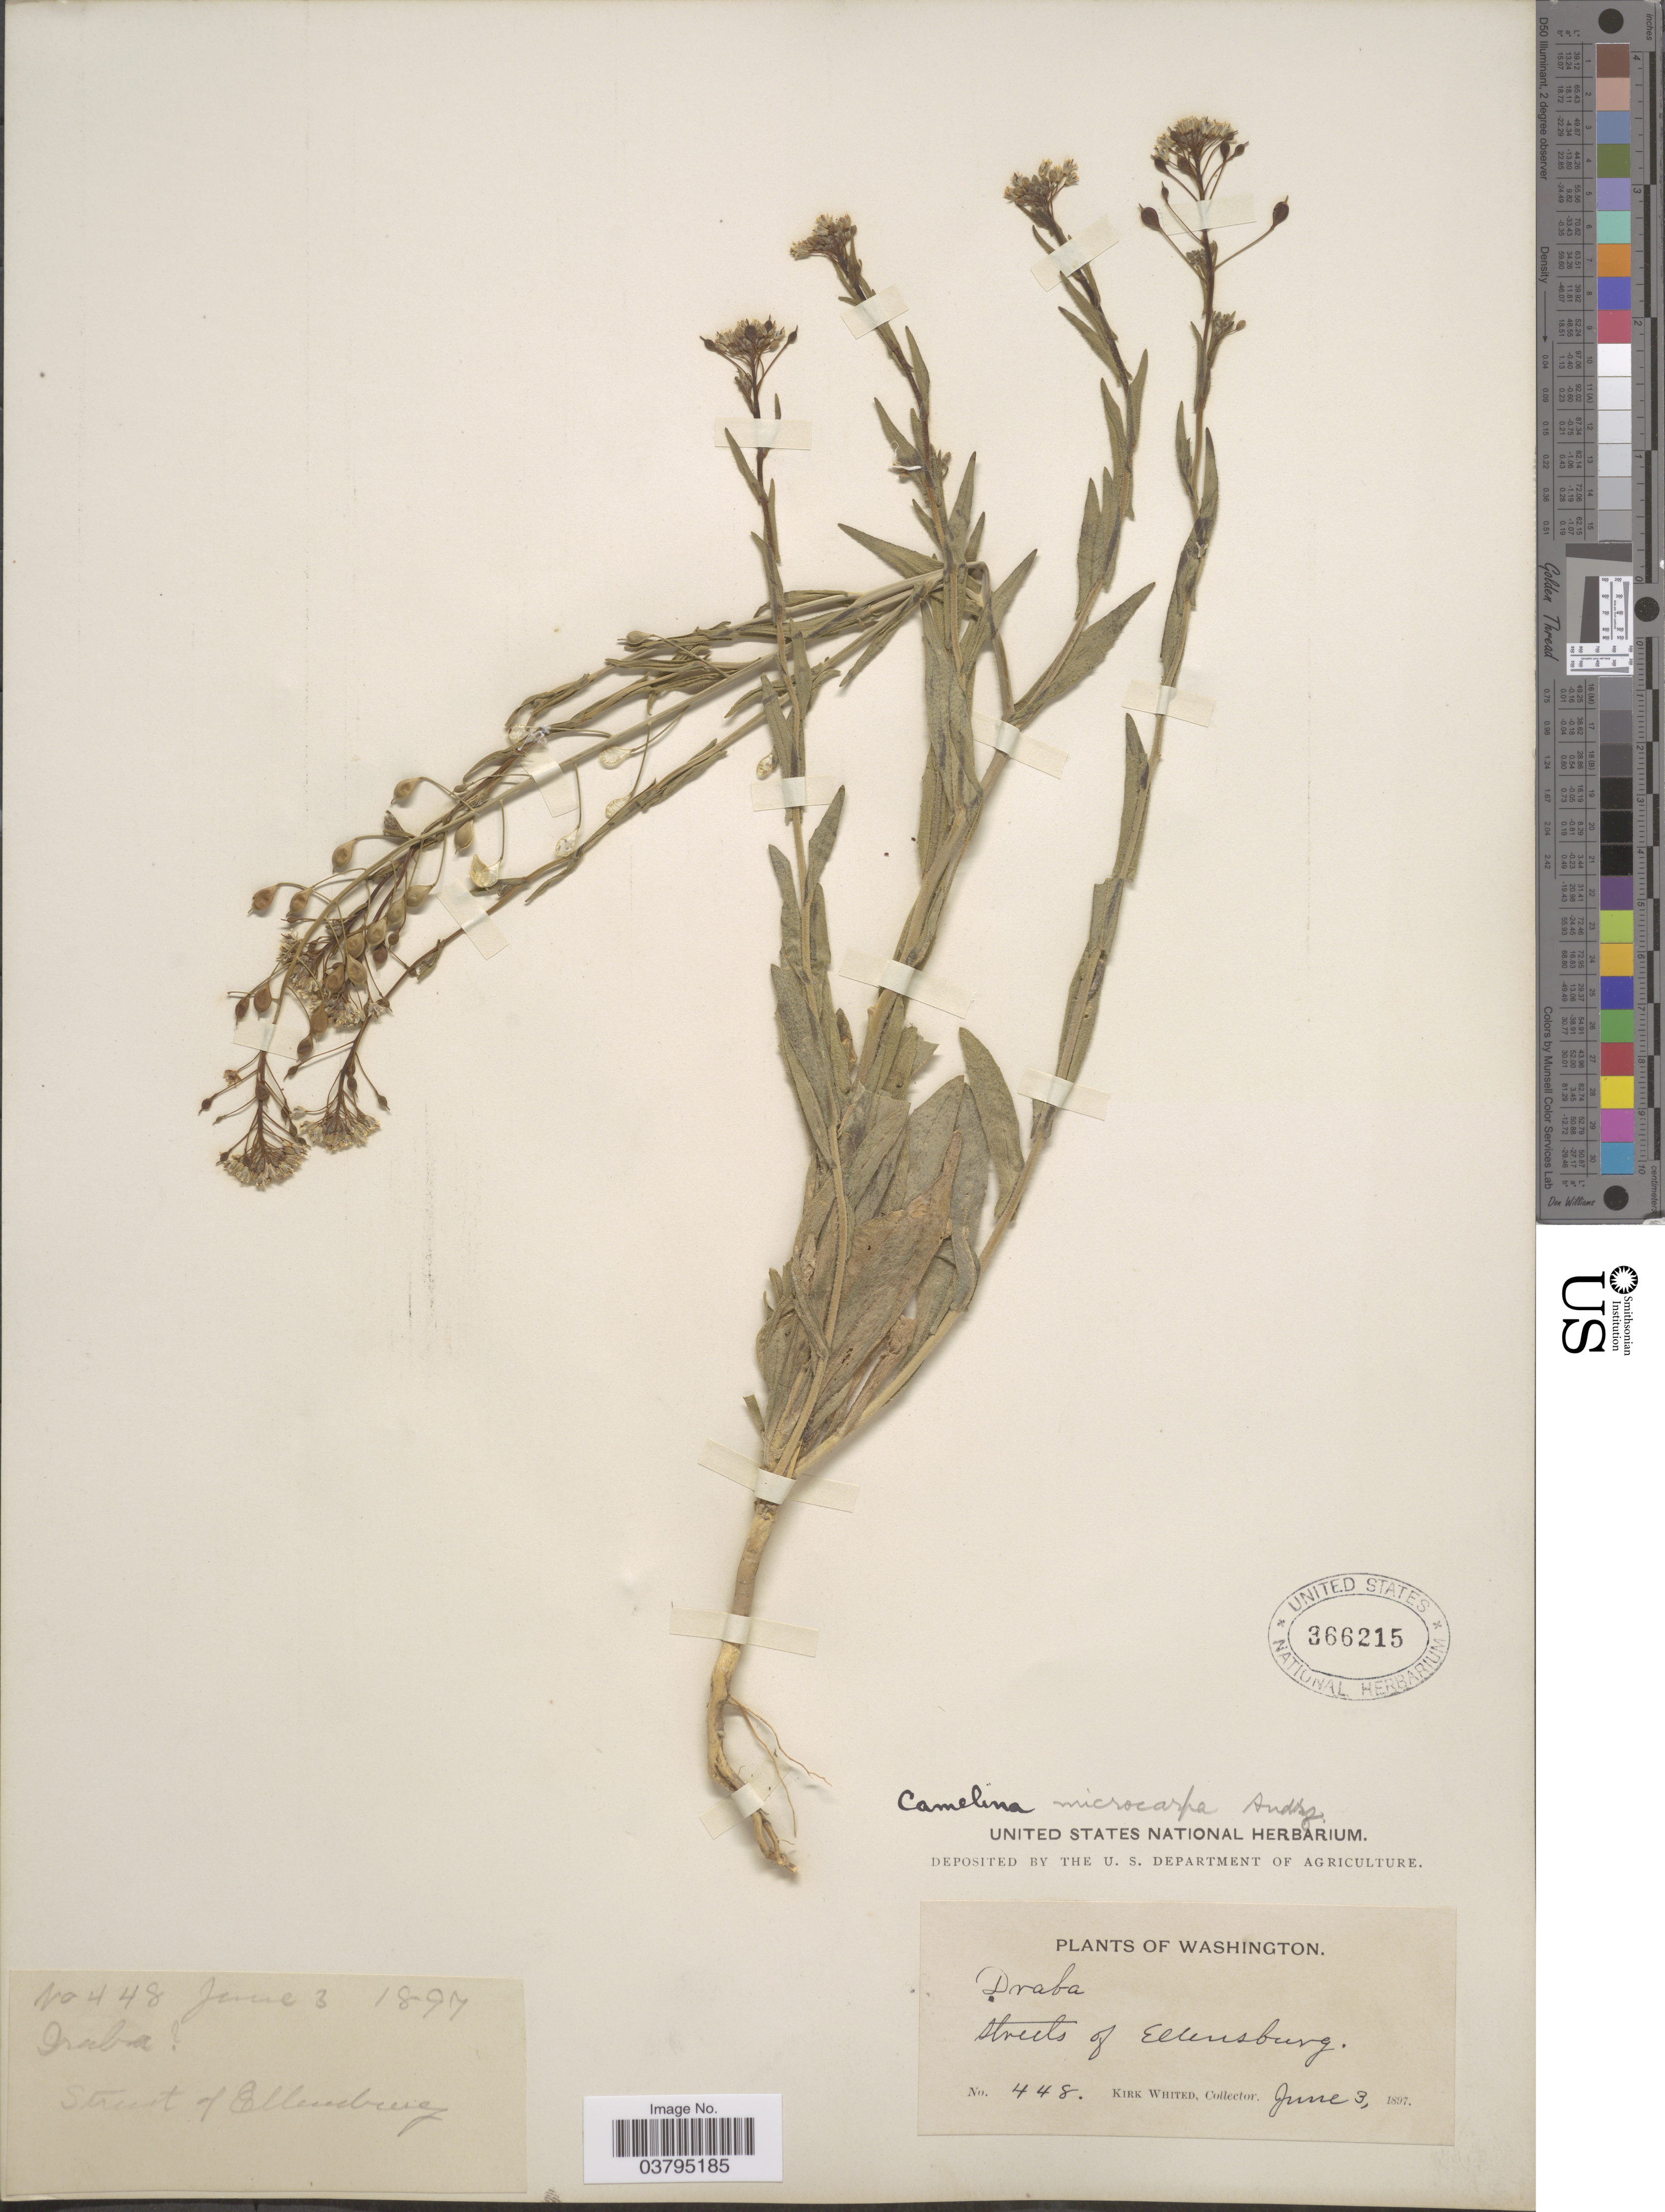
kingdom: Plantae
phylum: Tracheophyta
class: Magnoliopsida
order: Brassicales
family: Brassicaceae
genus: Camelina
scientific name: Camelina microcarpa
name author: DC.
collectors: K. Whited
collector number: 448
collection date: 1897-06-03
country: United States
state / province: Washington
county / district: Kittitas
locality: Streets of Ellensburg.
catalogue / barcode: US 366215